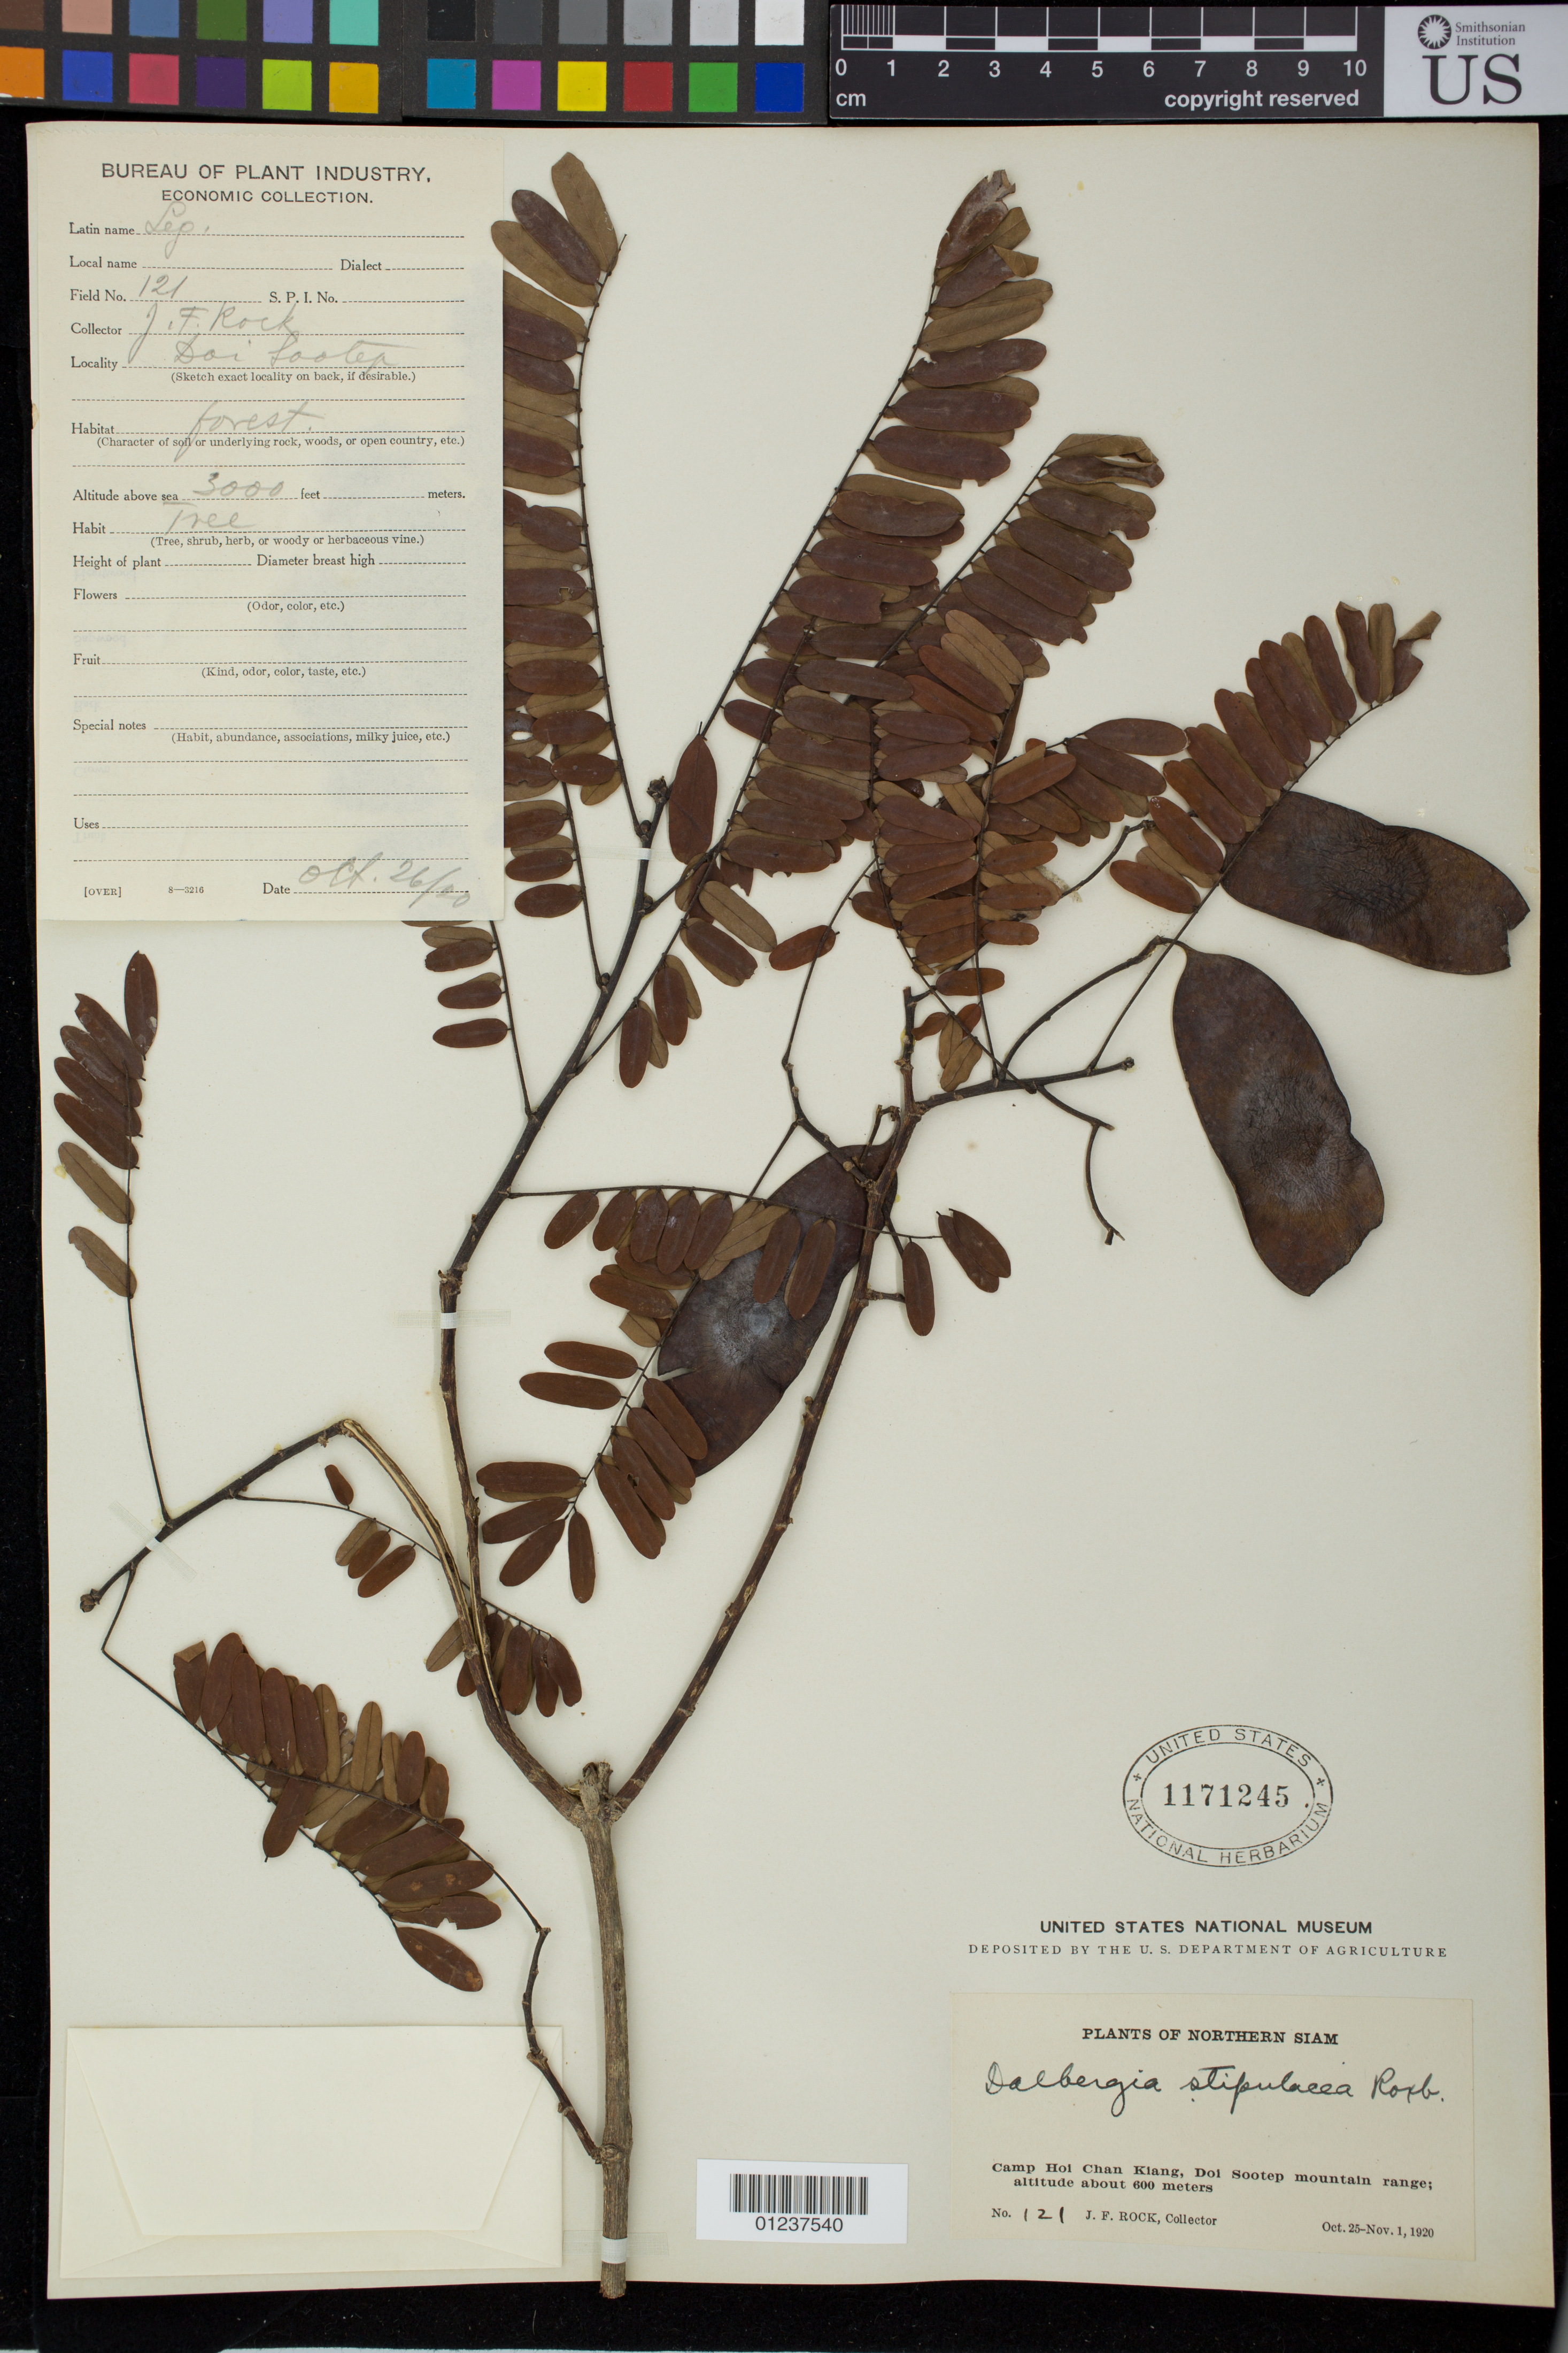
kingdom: Plantae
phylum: Tracheophyta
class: Magnoliopsida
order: Fabales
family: Fabaceae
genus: Dalbergia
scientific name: Dalbergia stipulacea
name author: Roxb.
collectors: J. F. Rock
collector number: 121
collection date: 1920-10-25/1920-11-01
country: Thailand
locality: Camp Hoi Chan Kiang, Doi Sutep Mountain range.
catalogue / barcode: US 1171245